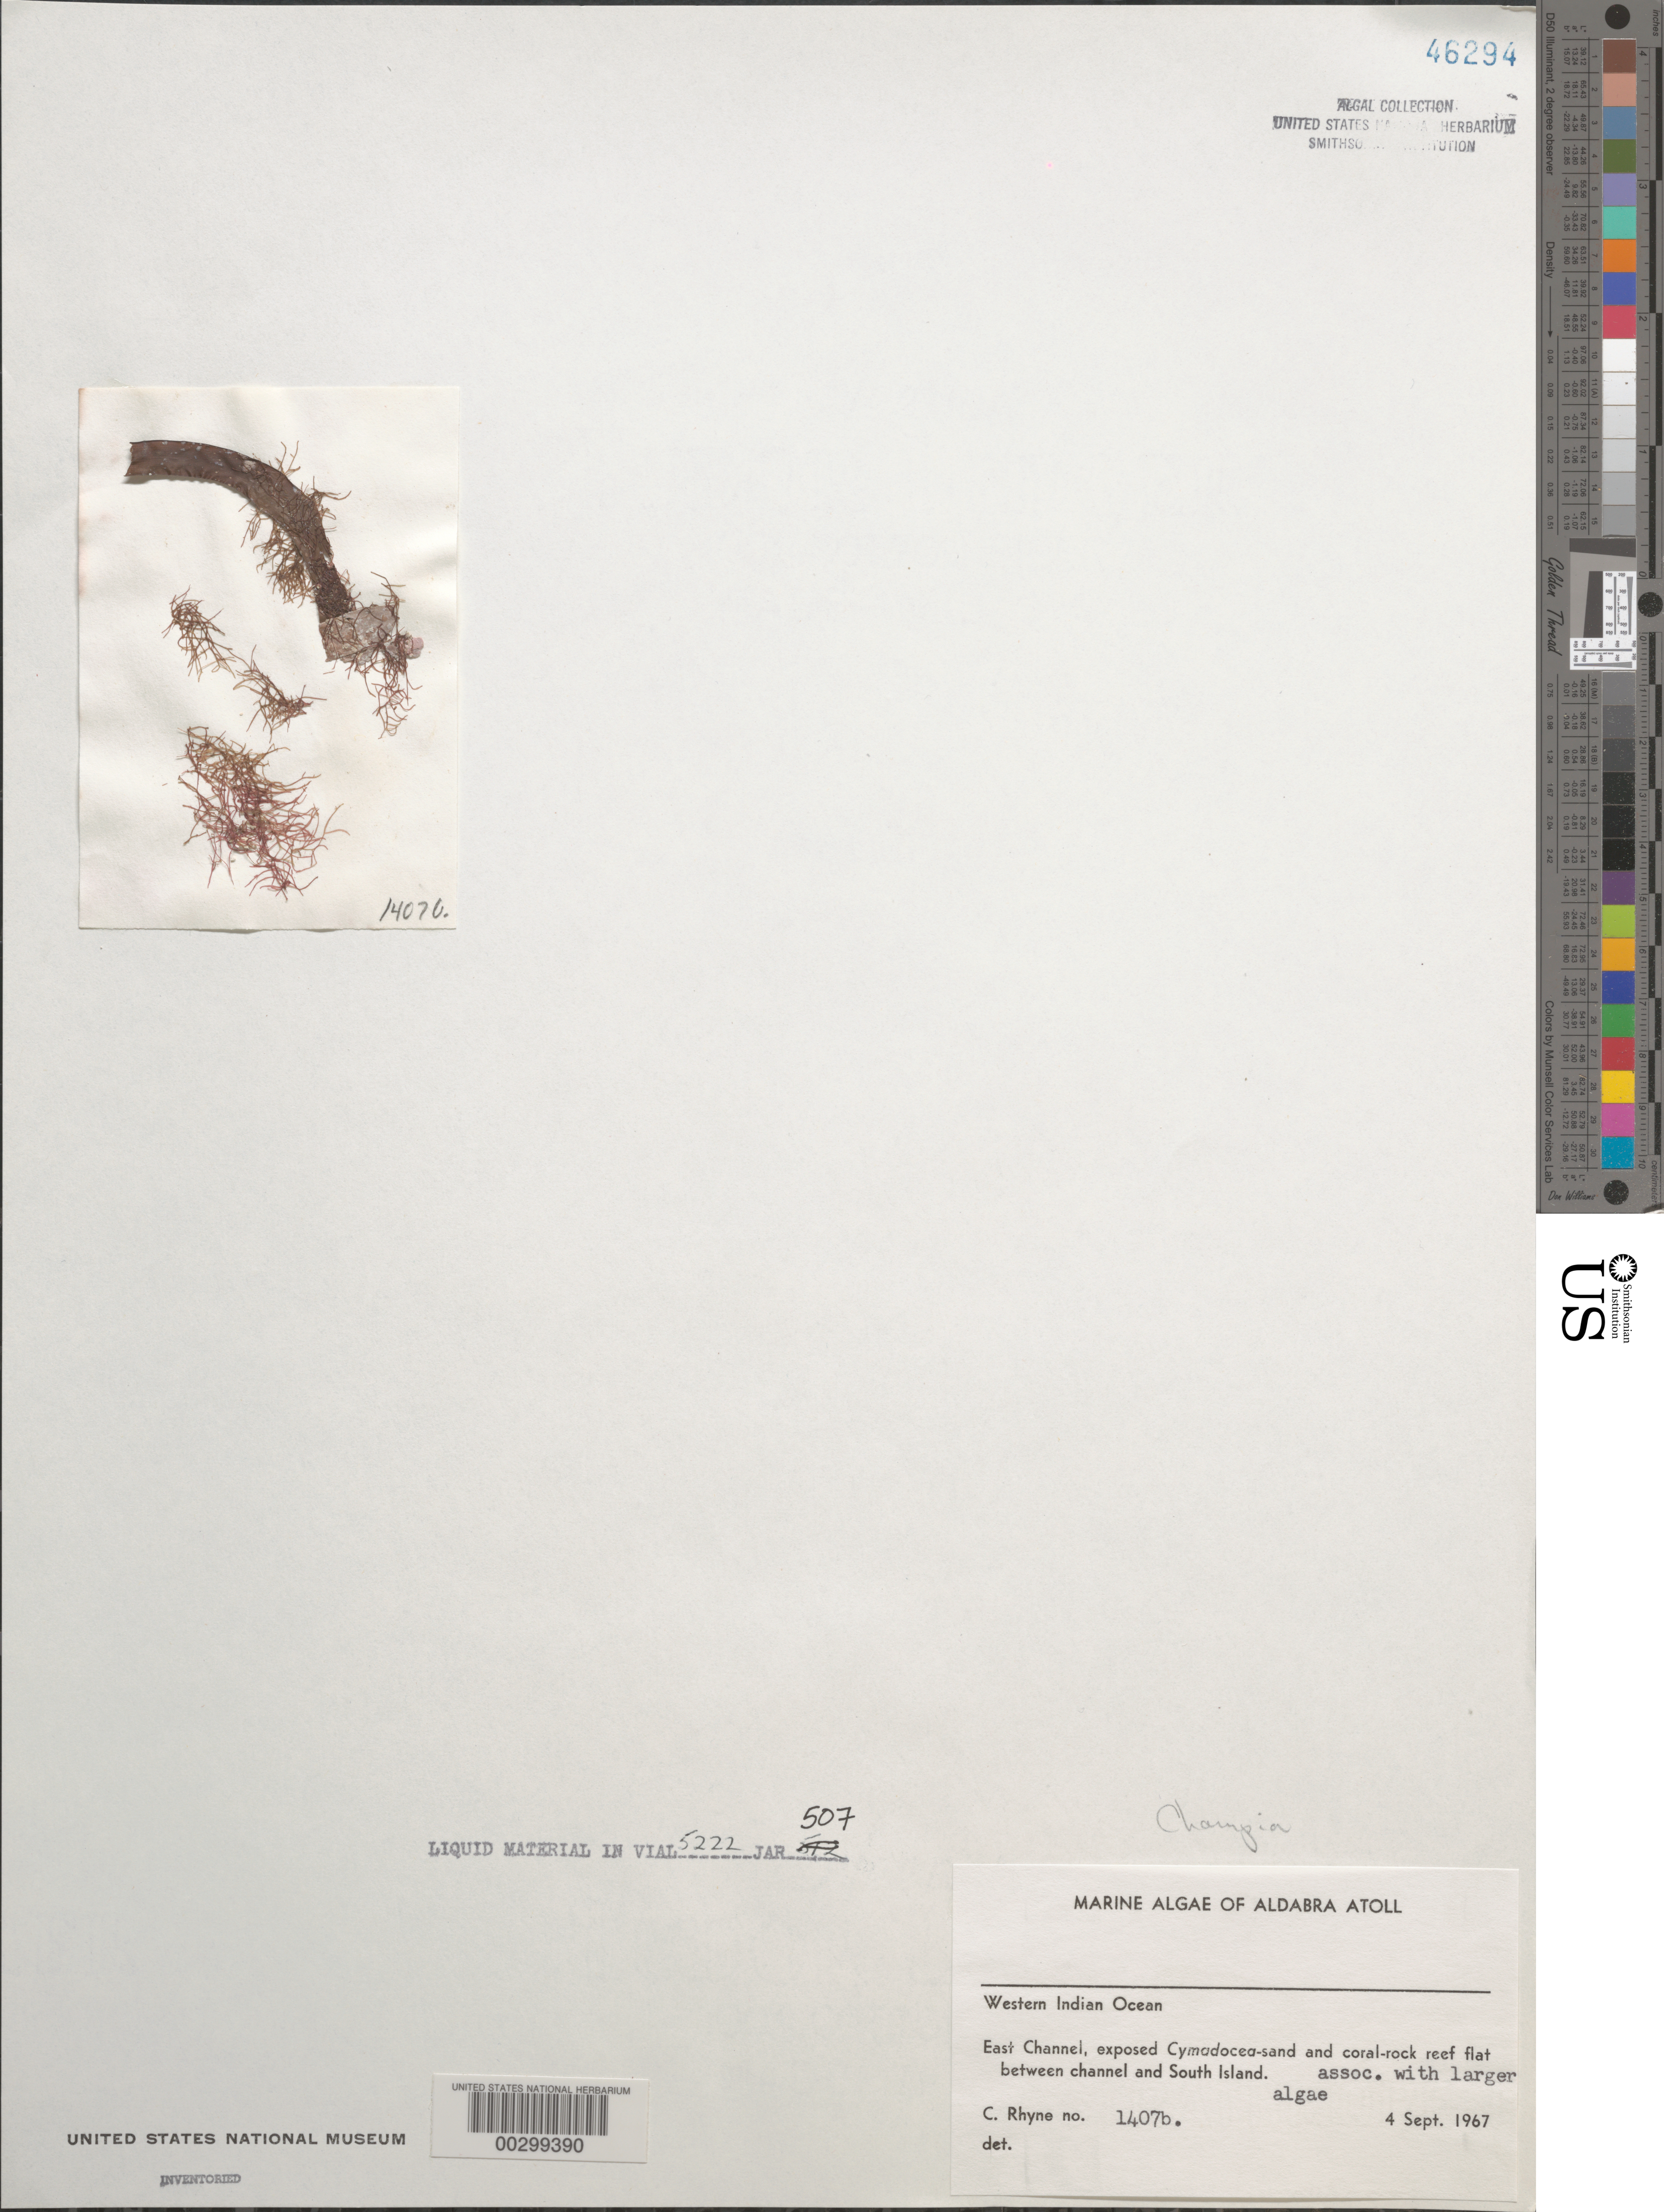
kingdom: Plantae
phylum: Rhodophyta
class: Florideophyceae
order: Rhodymeniales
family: Champiaceae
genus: Champia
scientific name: Champia sp.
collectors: C. Rhyne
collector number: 1407b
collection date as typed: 04 Sep 1967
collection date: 1967-09-04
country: Seychelles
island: Aldabra Atoll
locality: Between East Channel and South Island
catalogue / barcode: US 46294